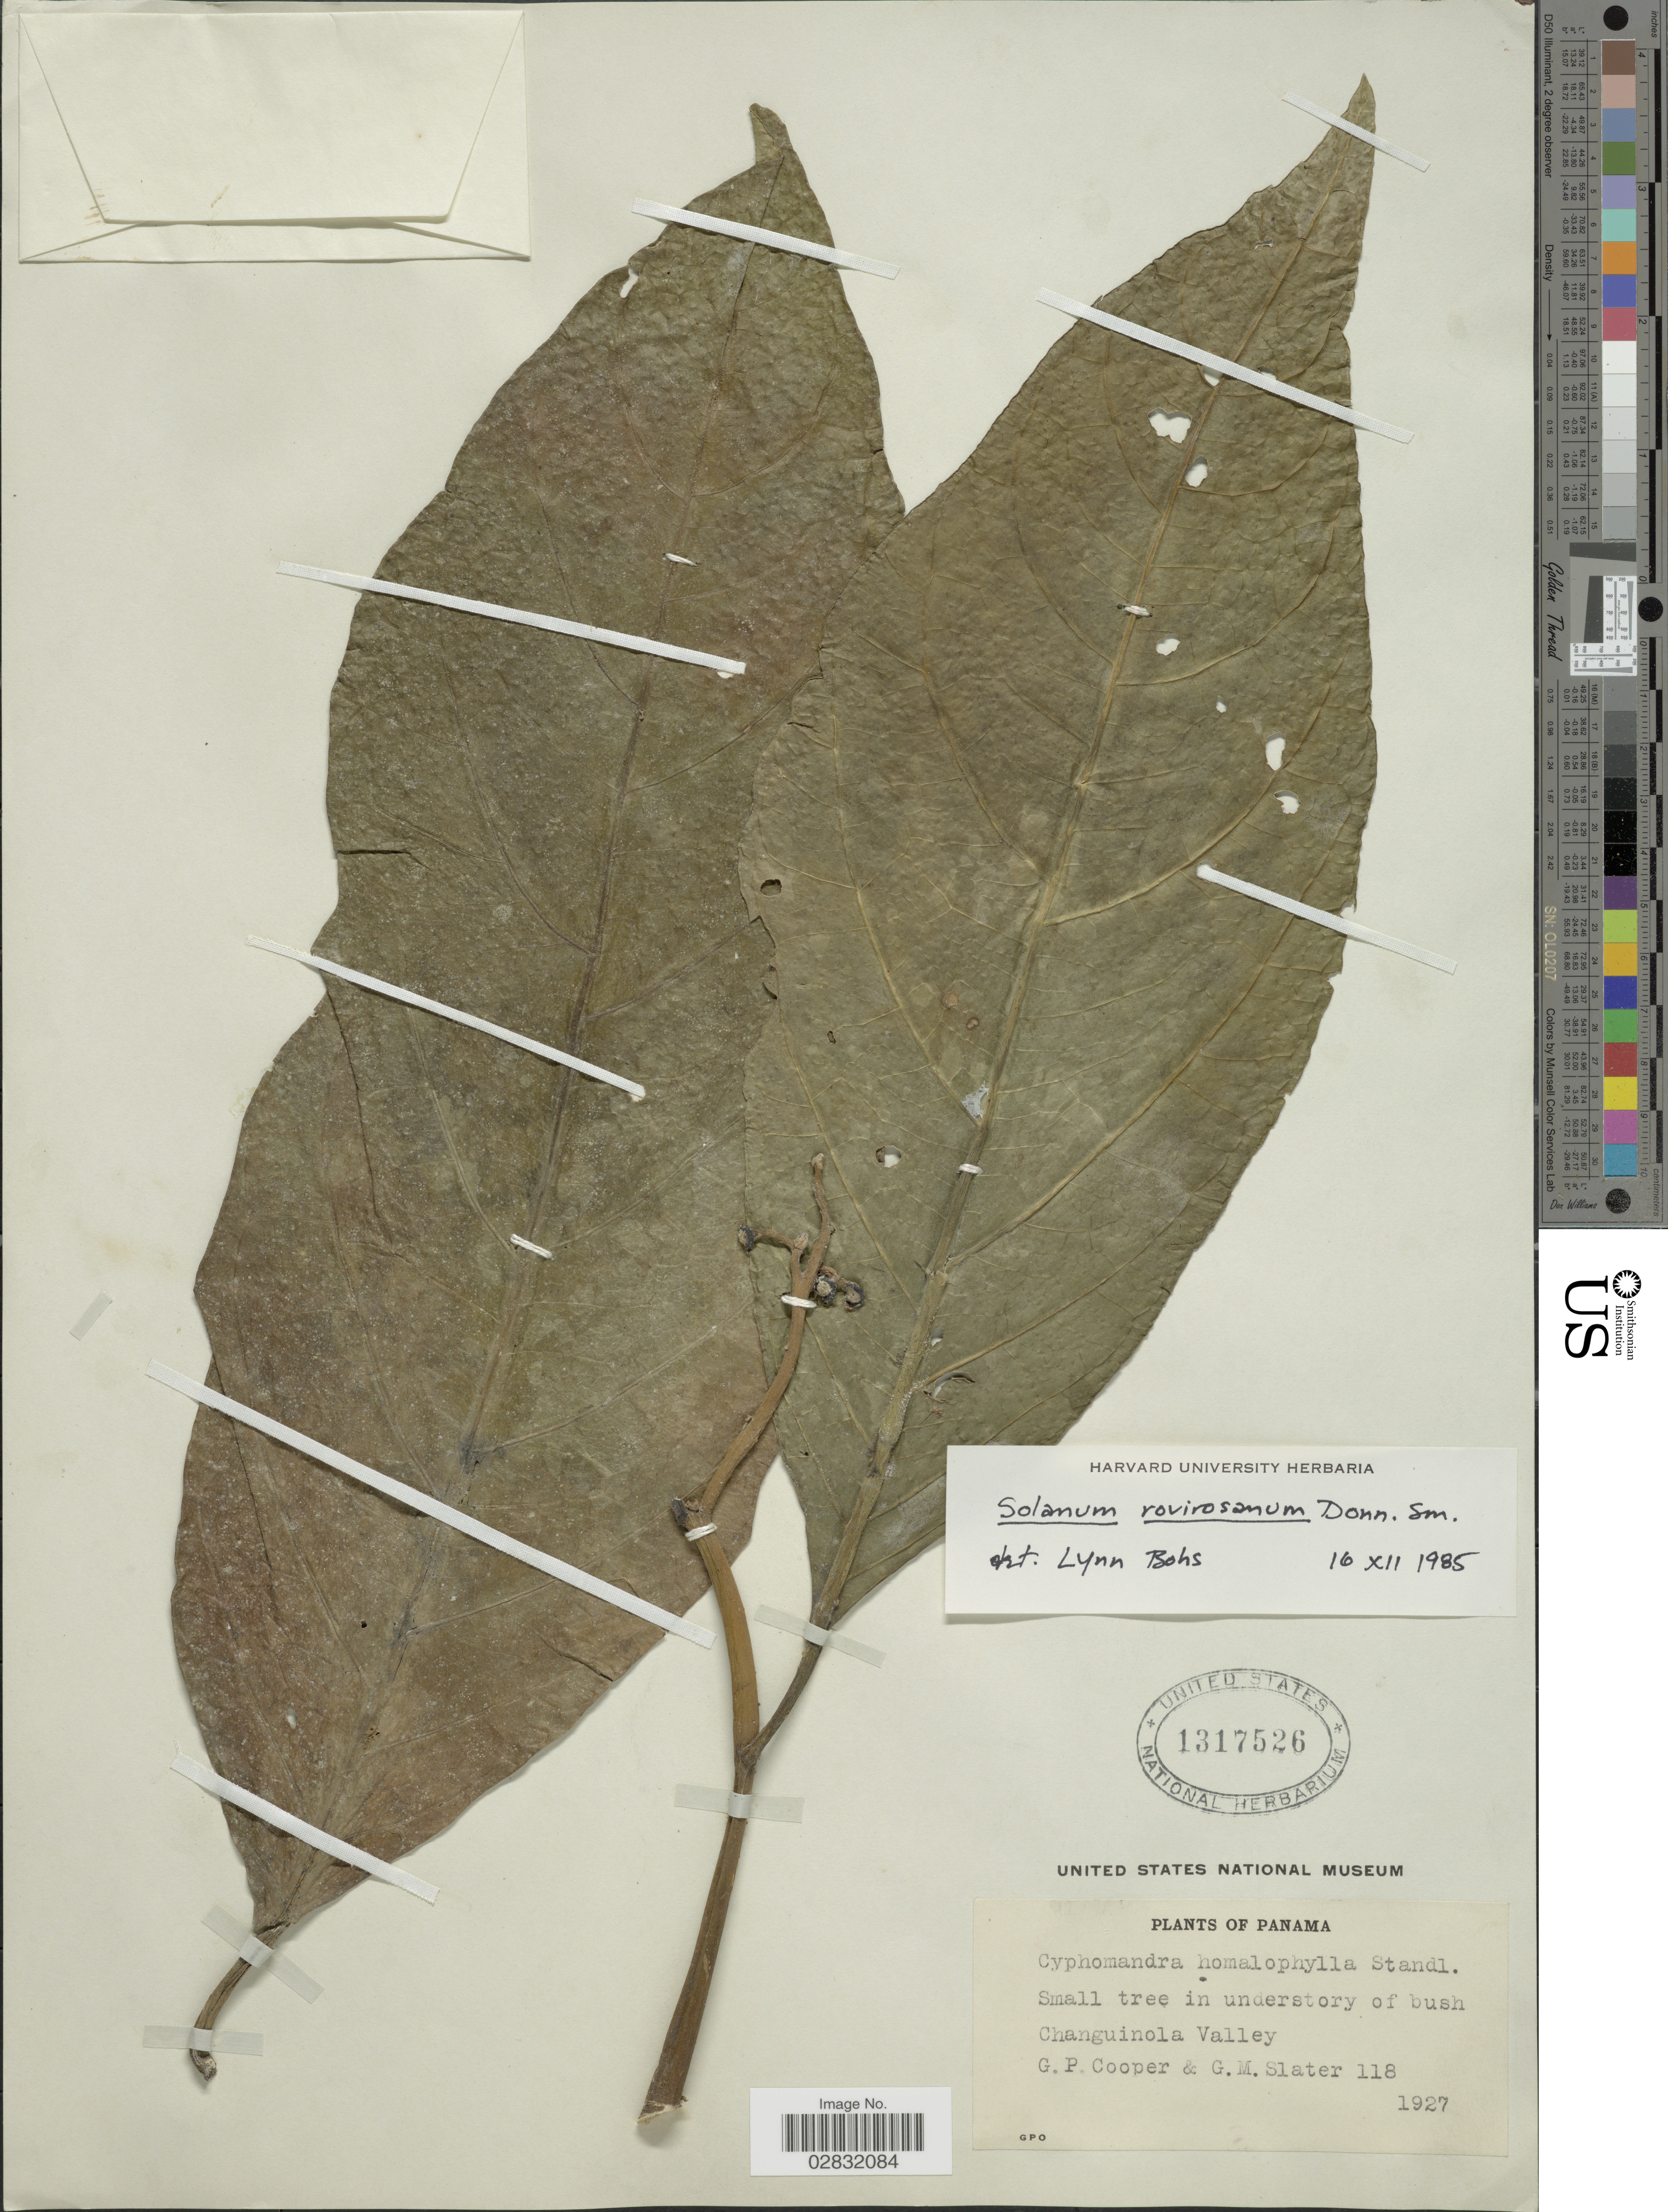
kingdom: Plantae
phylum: Tracheophyta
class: Magnoliopsida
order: Solanales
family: Solanaceae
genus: Solanum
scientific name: Solanum rovirosanum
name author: Donn. Sm.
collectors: G. Cooper & G. Slater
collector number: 118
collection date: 1927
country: Panama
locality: Changuinola Valley.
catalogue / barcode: US 1317526